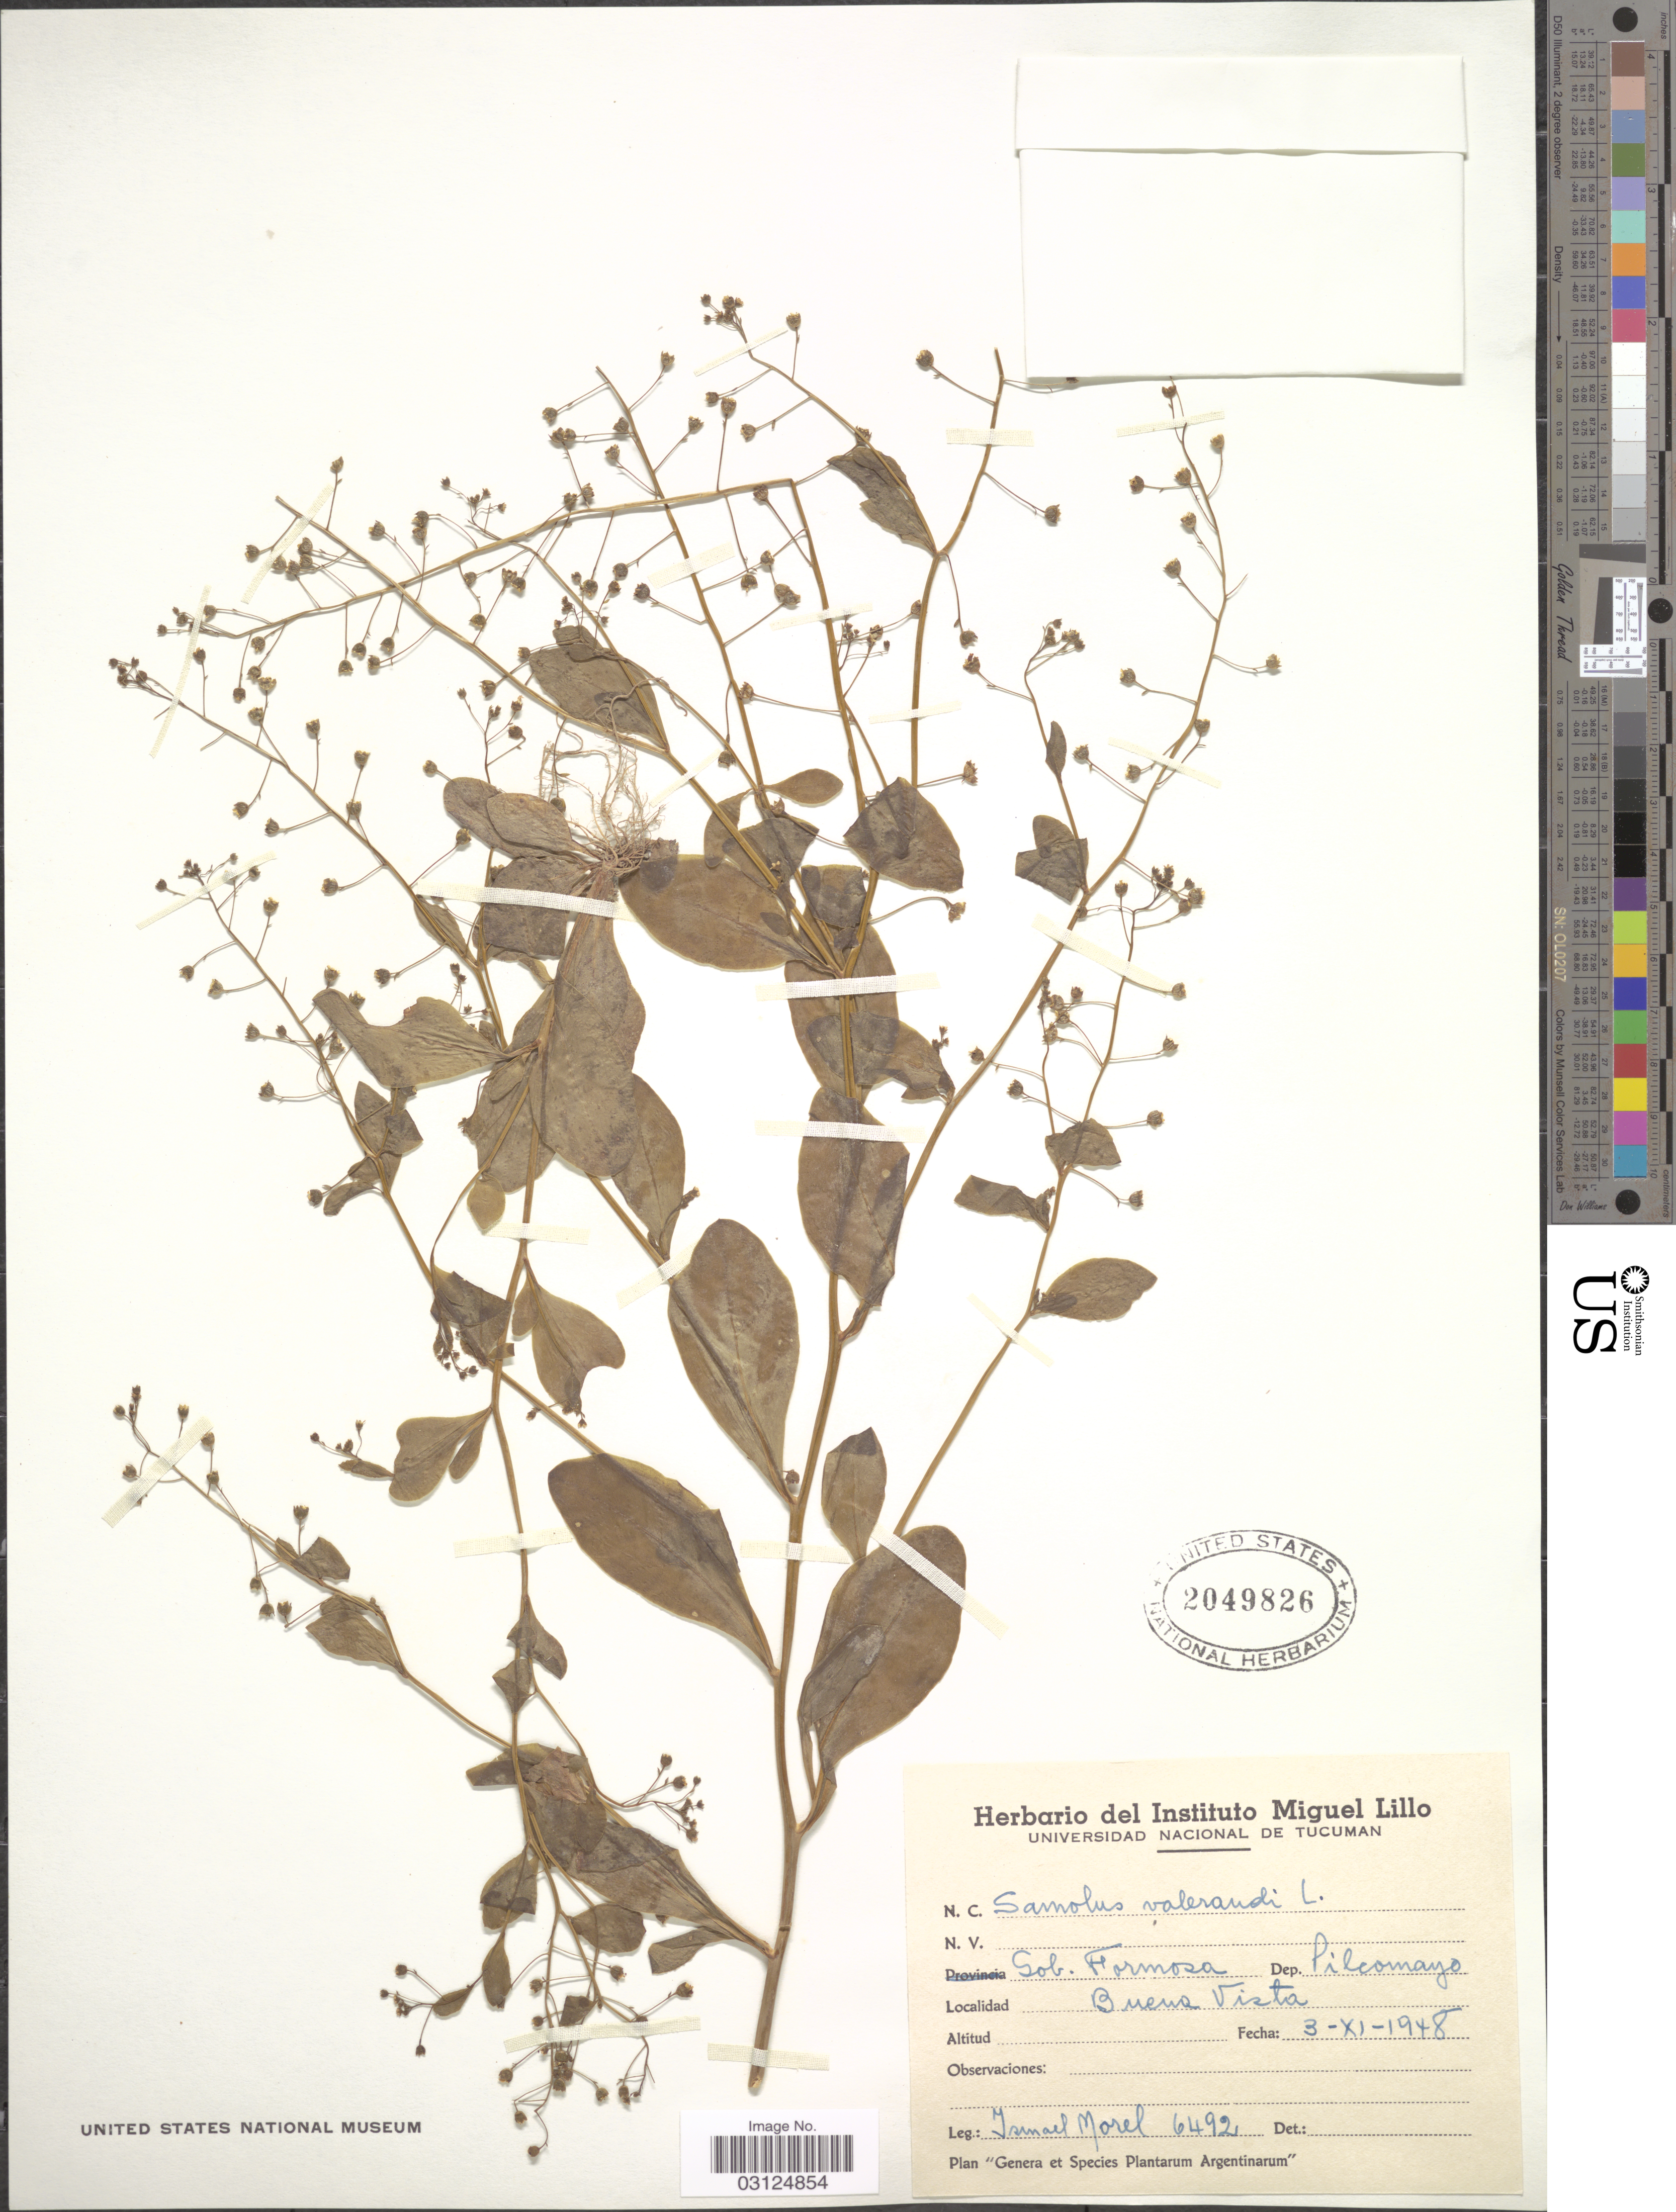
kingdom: Plantae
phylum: Tracheophyta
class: Magnoliopsida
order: Ericales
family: Primulaceae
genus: Samolus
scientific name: Samolus valerandi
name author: L.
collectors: I. Morel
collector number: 6492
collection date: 1948-11-03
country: Argentina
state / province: Formosa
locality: Gob. Formosa. Dep. Pilcomayo. Buena Vista.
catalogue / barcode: US 2049826